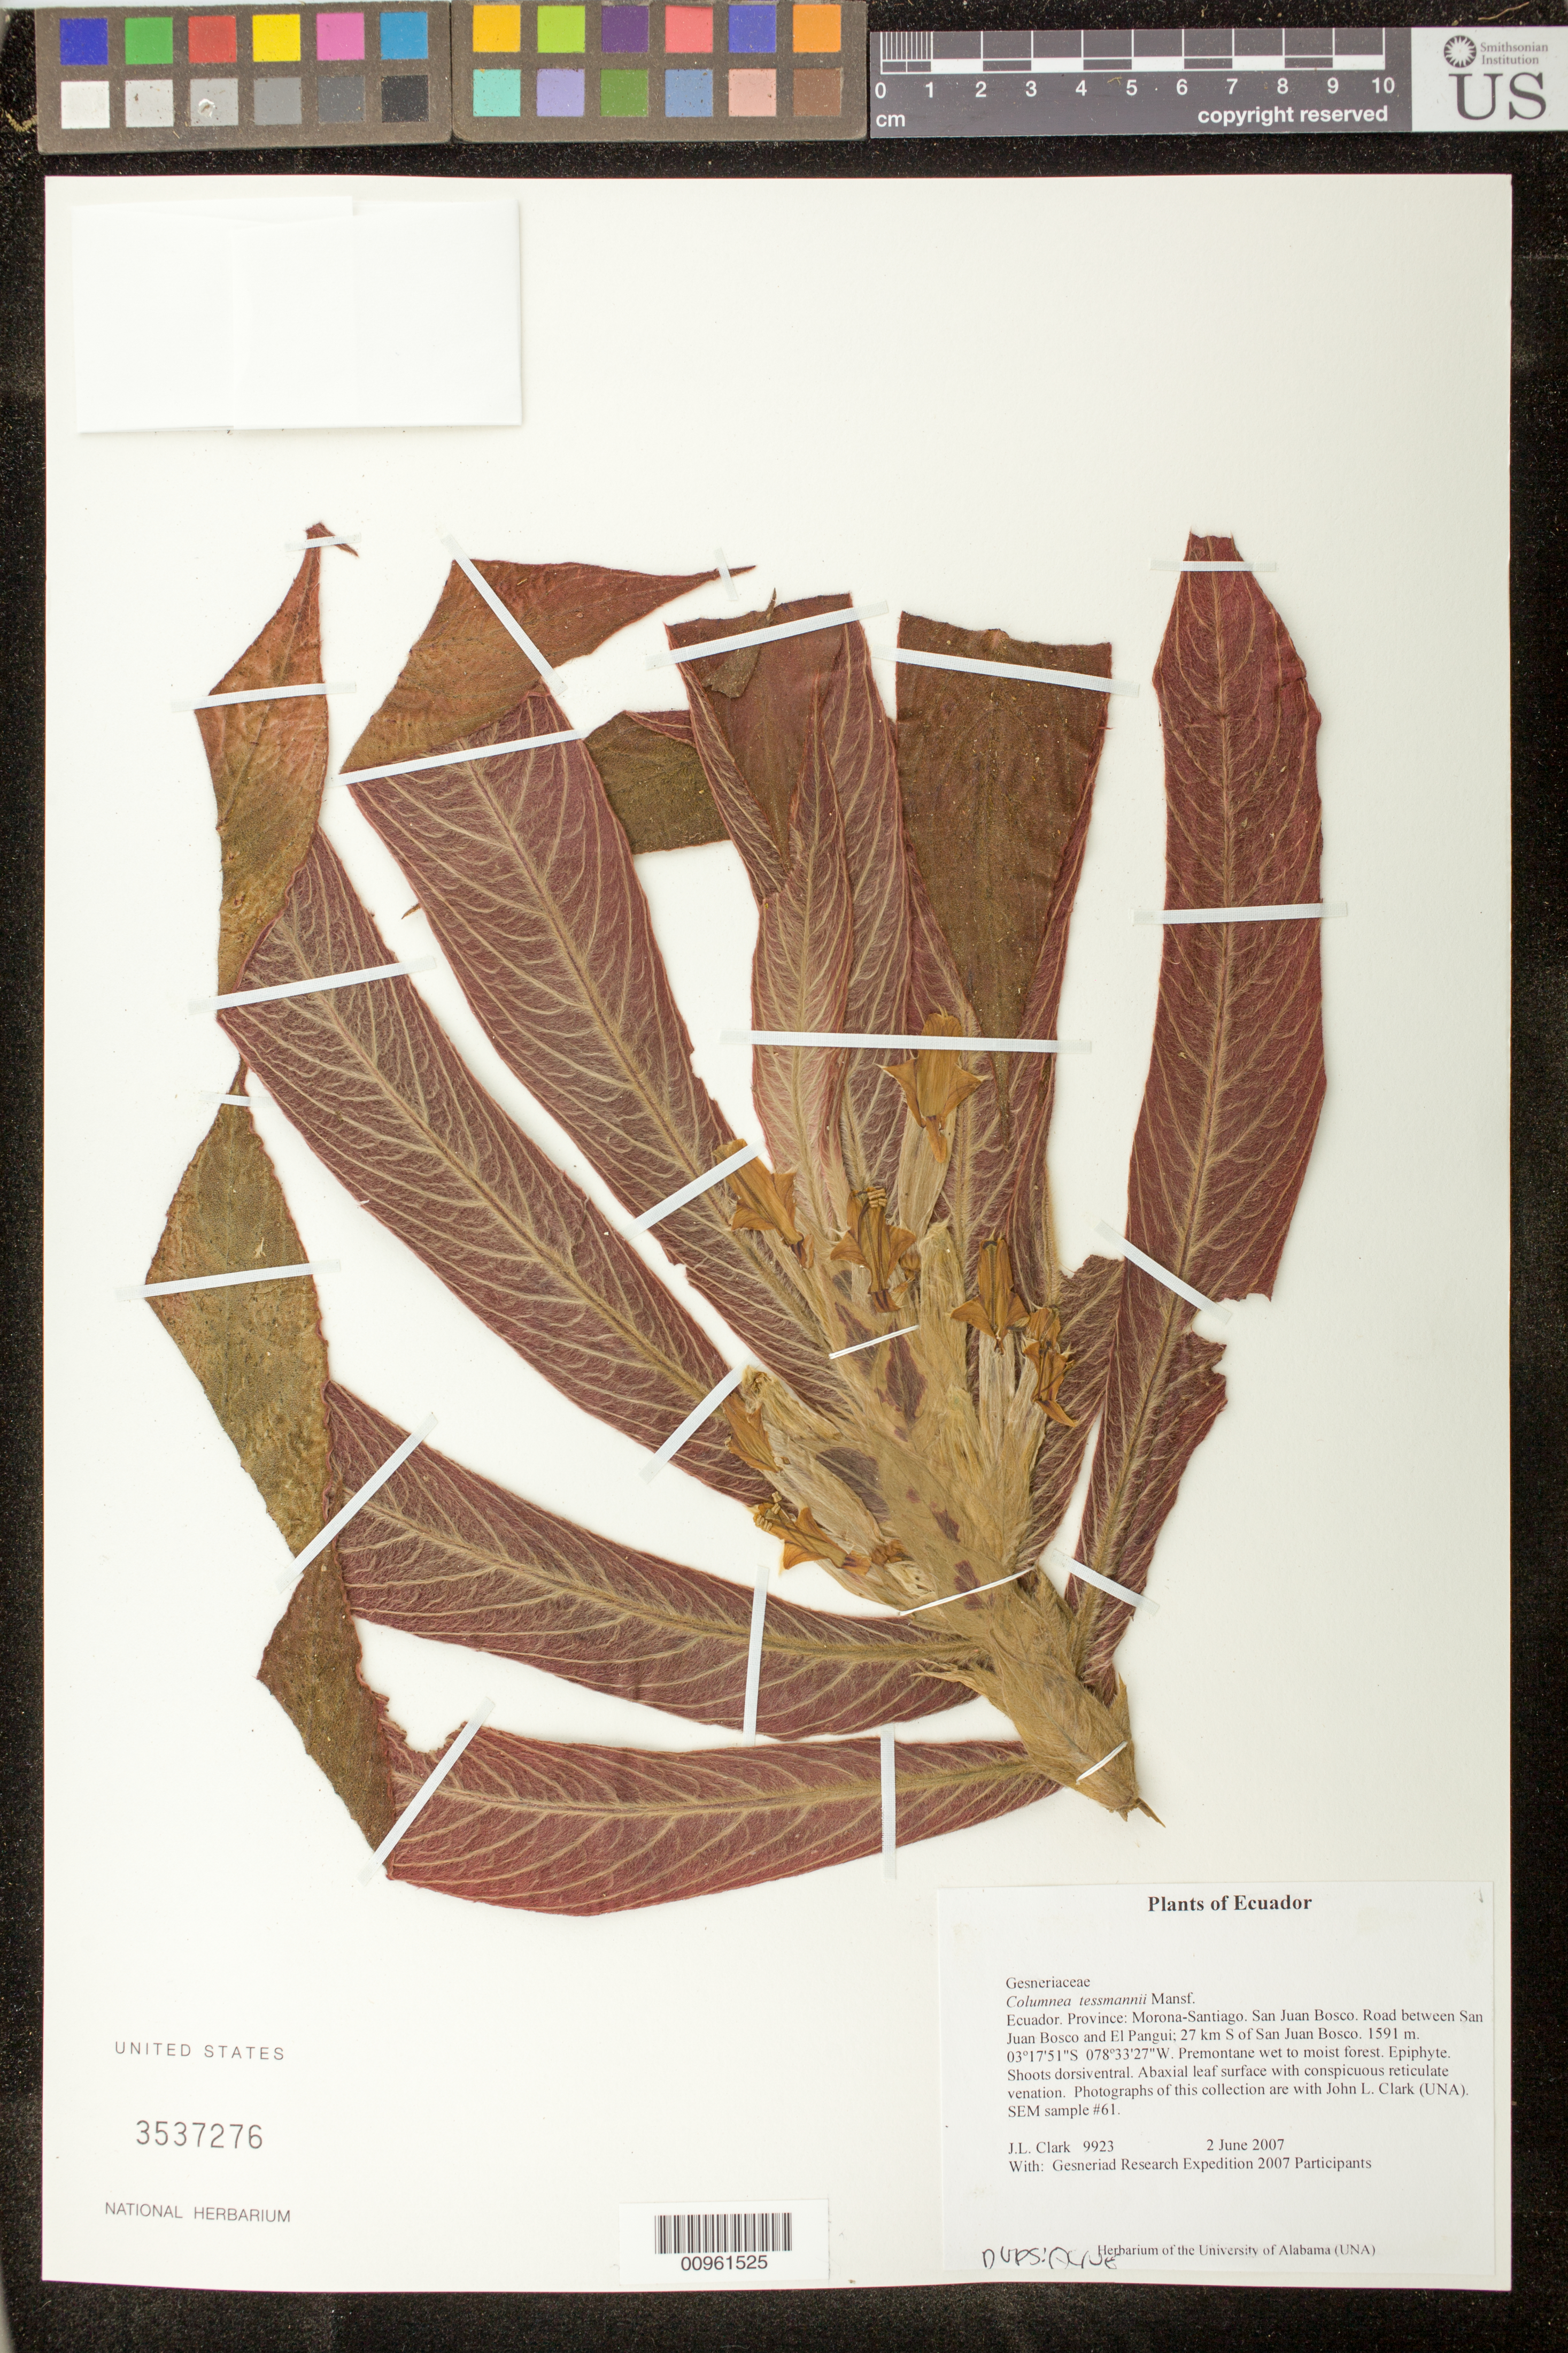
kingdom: Plantae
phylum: Tracheophyta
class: Magnoliopsida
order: Lamiales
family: Gesneriaceae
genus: Columnea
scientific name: Columnea tessmannii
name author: Mansf.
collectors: J. L. Clark & Gesneriad Research Expedition 2007 Participants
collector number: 9923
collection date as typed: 02 Jun 2007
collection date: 2007-06-02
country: Ecuador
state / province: Morona-Santiago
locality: San Juan Bosco. Road between San Juan Bosco and El Pangui; 27 km S of San Juan Bosco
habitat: Premontane wet to moist forest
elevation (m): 1591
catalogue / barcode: US 3537276